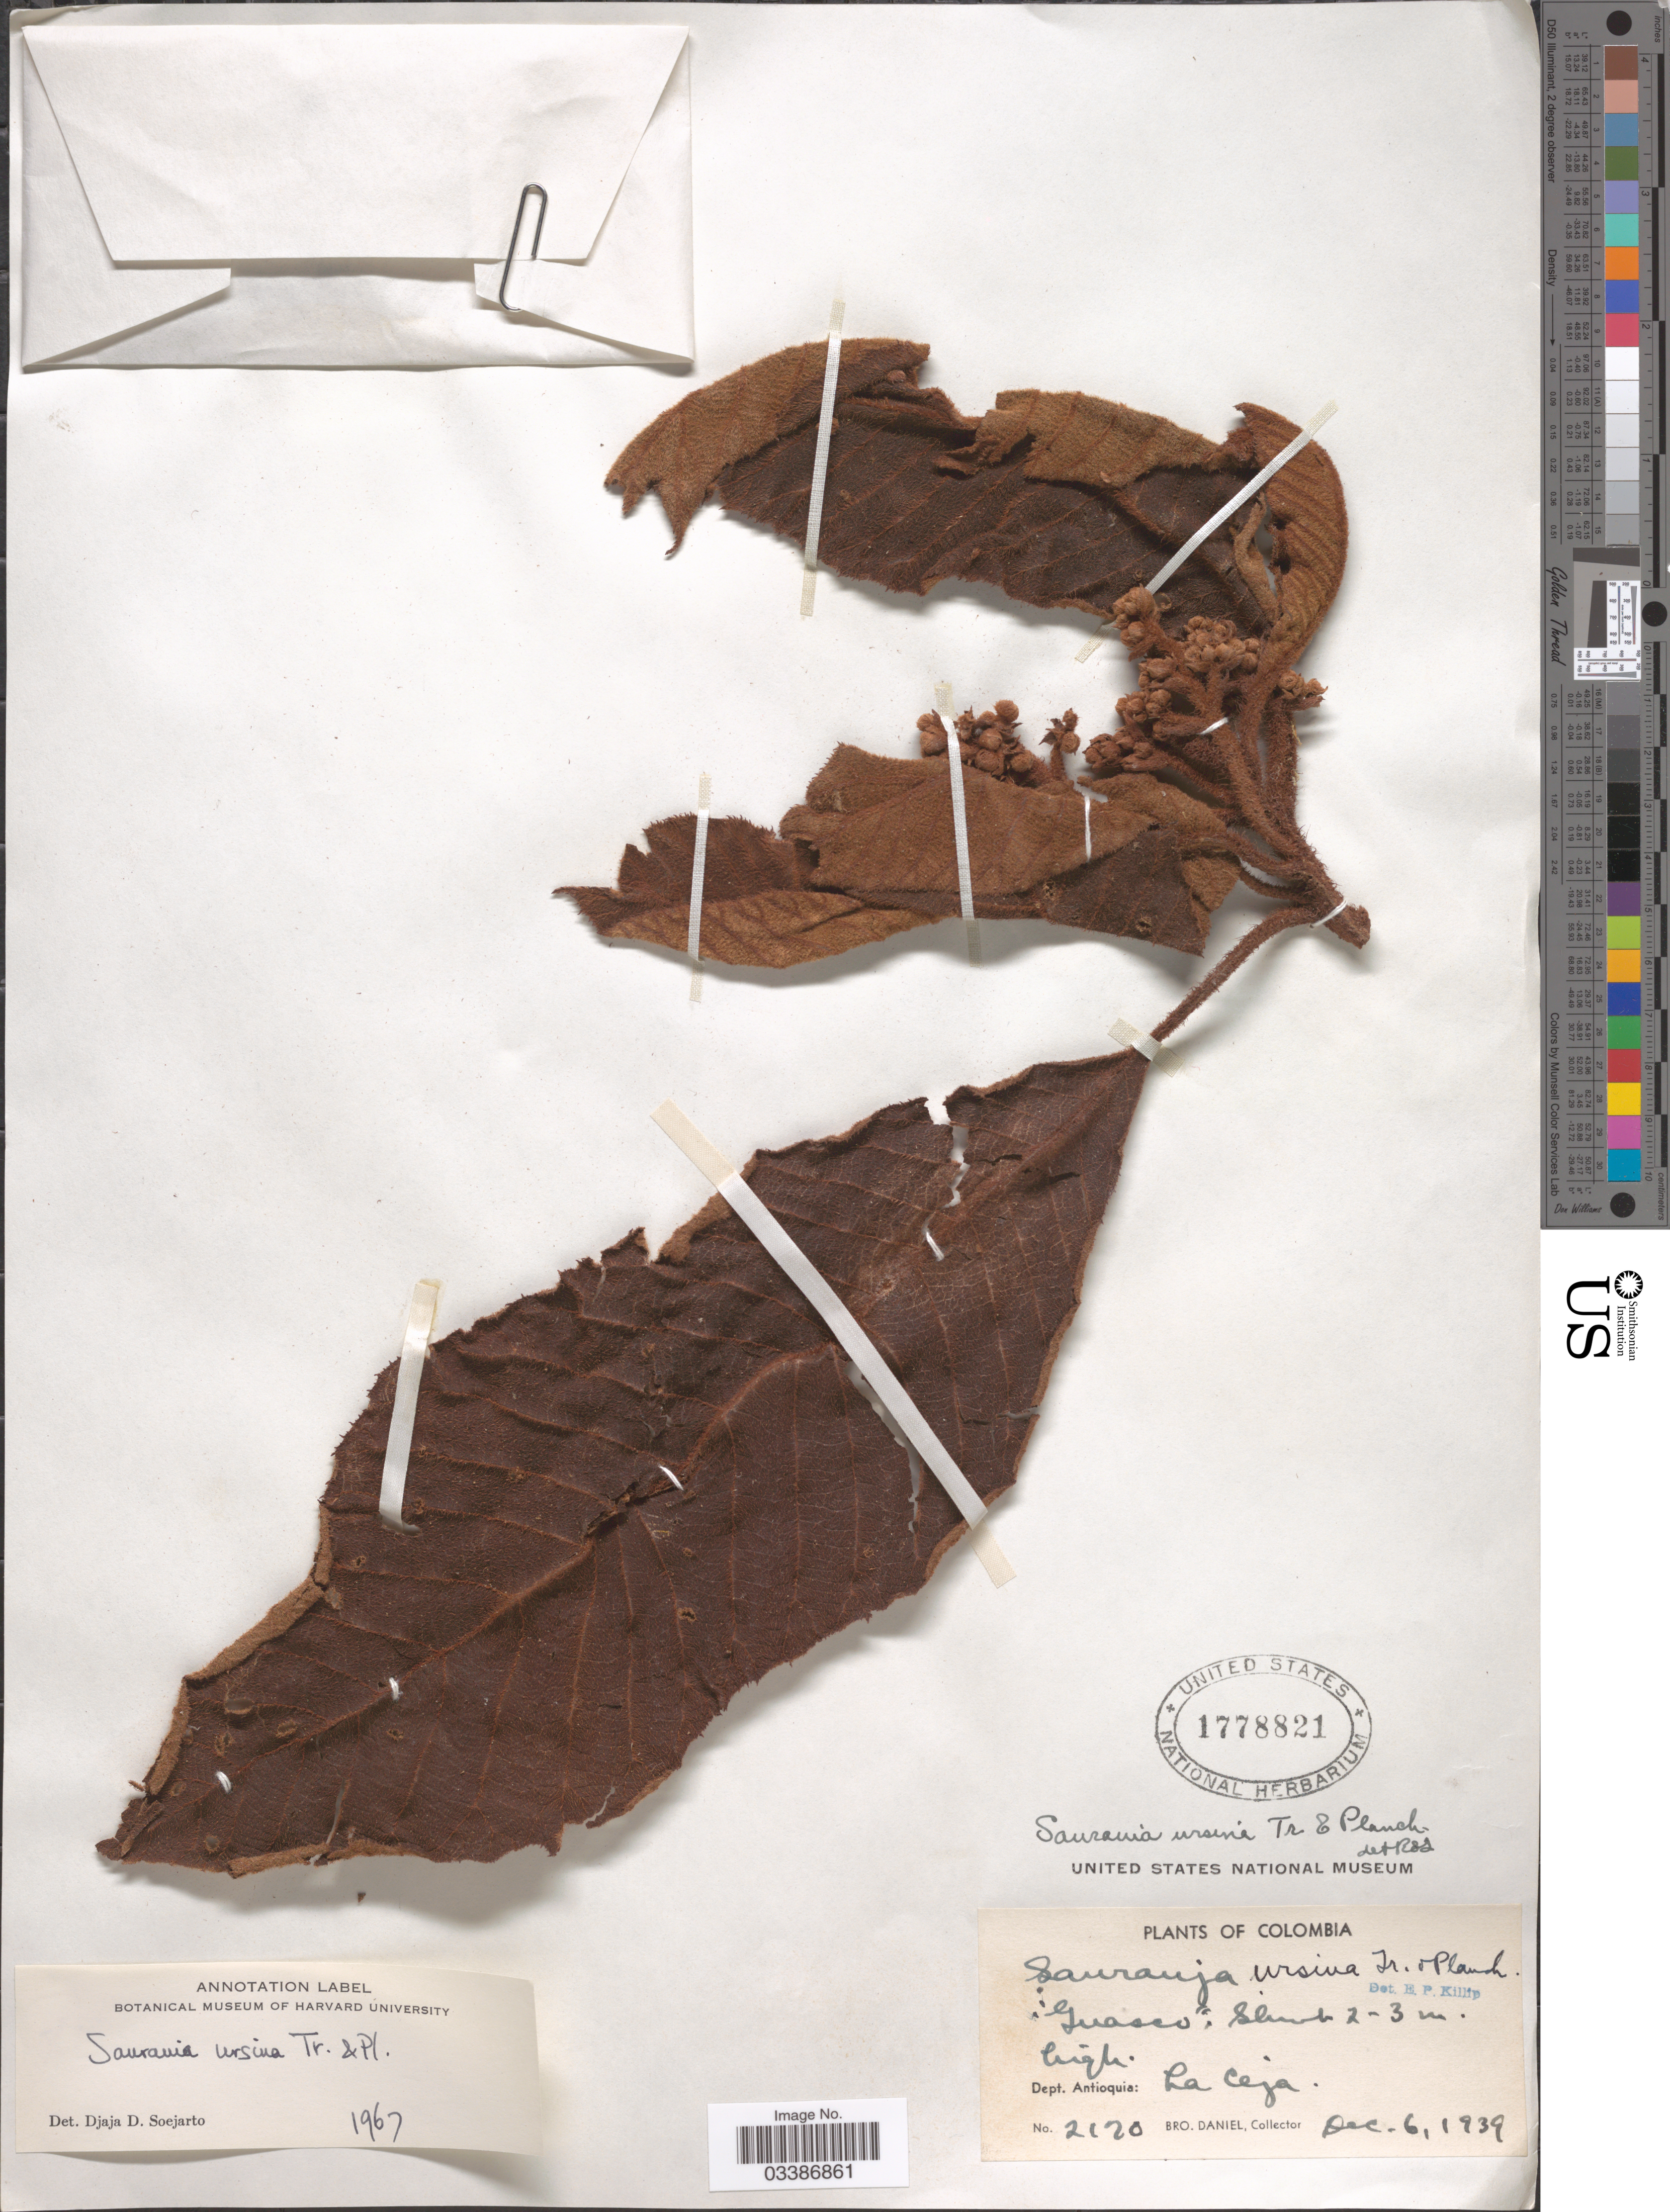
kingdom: Plantae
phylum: Tracheophyta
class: Magnoliopsida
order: Ericales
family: Actinidiaceae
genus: Saurauia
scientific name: Saurauia ursina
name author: Triana & Planch.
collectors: Bro. Daniel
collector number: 2120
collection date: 1939-12-06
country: Colombia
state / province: Antioquia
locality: Dept. Antioquia: La Ceja.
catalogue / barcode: US 1778821